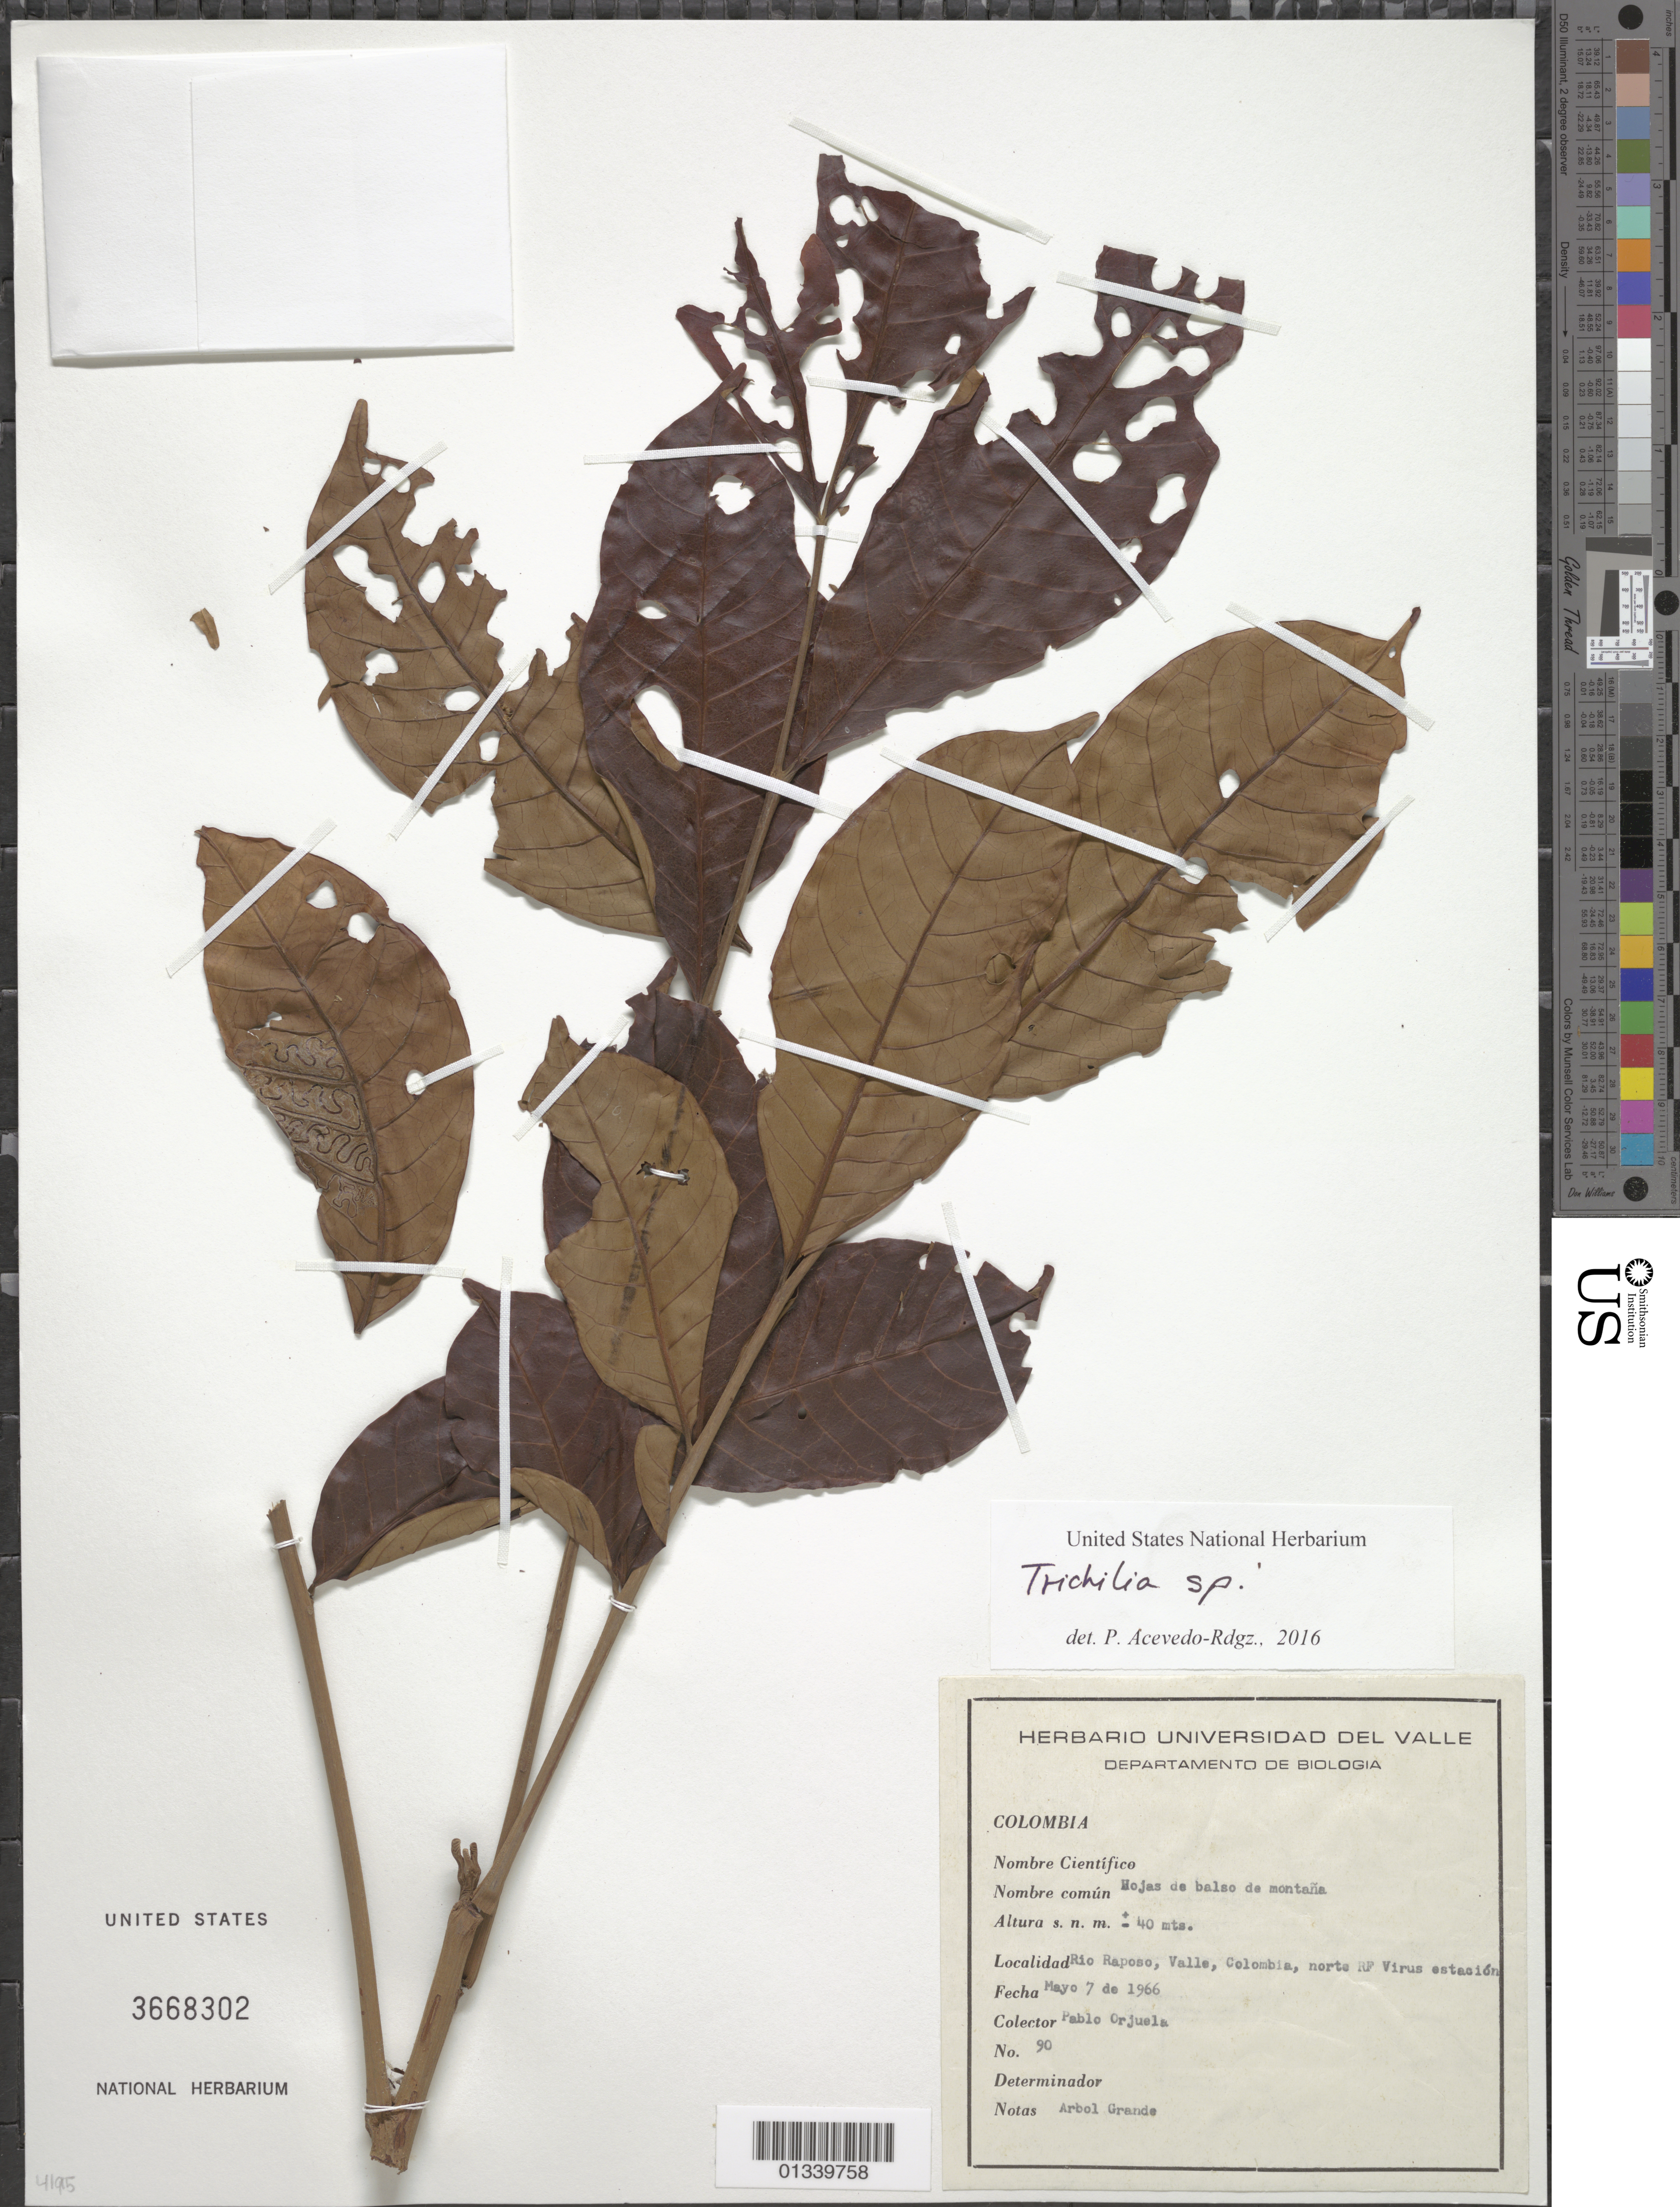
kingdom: Plantae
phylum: Tracheophyta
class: Magnoliopsida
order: Sapindales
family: Meliaceae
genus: Trichilia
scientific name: Trichilia sp.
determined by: Acevedo-Rodríguez, P., (BOT), Smithsonian Institution - National Museum of Natural History (UNITED STATES)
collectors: P. A. Orjuela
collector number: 90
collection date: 1966-05-07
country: Colombia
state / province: Valle del Cauca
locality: Rio Raposo, norte RF Virus estacion.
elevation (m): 40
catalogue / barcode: US 3668302